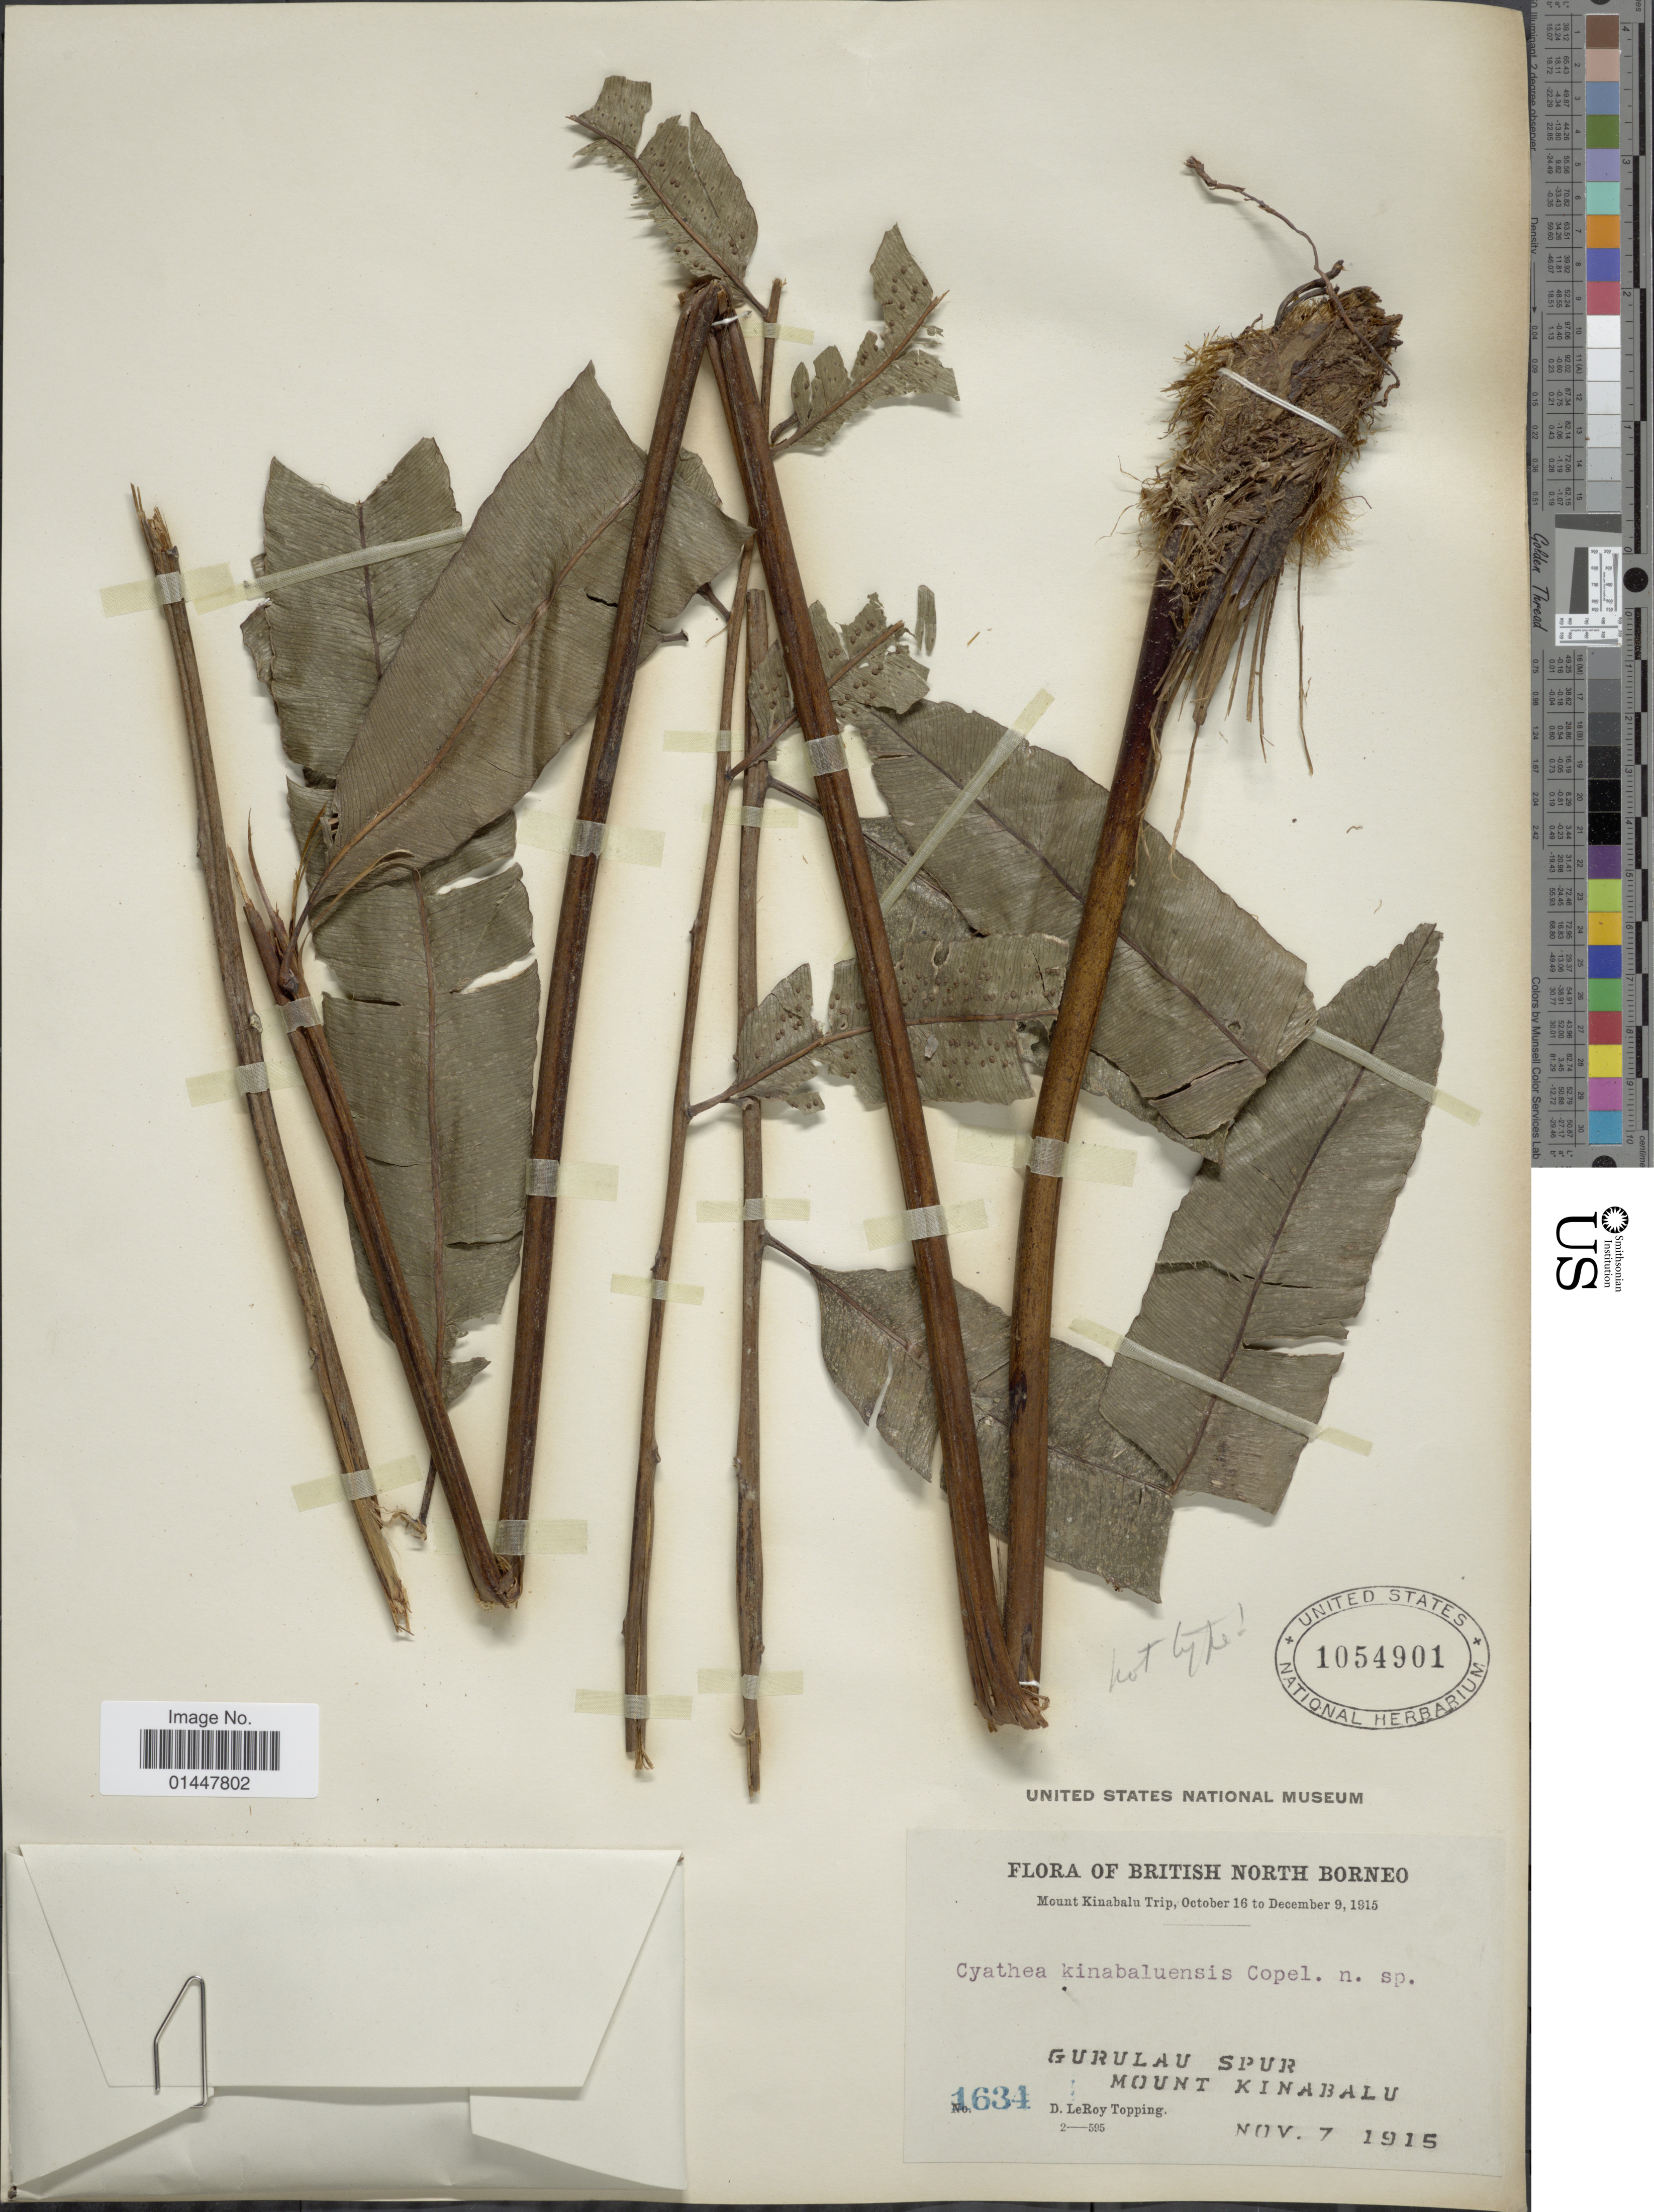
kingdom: Plantae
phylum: Tracheophyta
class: Polypodiopsida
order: Cyatheales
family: Cyatheaceae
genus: Sphaeropteris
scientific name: Sphaeropteris moluccana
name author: (Desv.) R.M. Tryon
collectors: D. L. Topping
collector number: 1634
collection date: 1915-11-07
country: Malaysia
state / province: Sabah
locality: British North Borneo, Gurulau Spur, Mount Kinabalu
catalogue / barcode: US 1054901